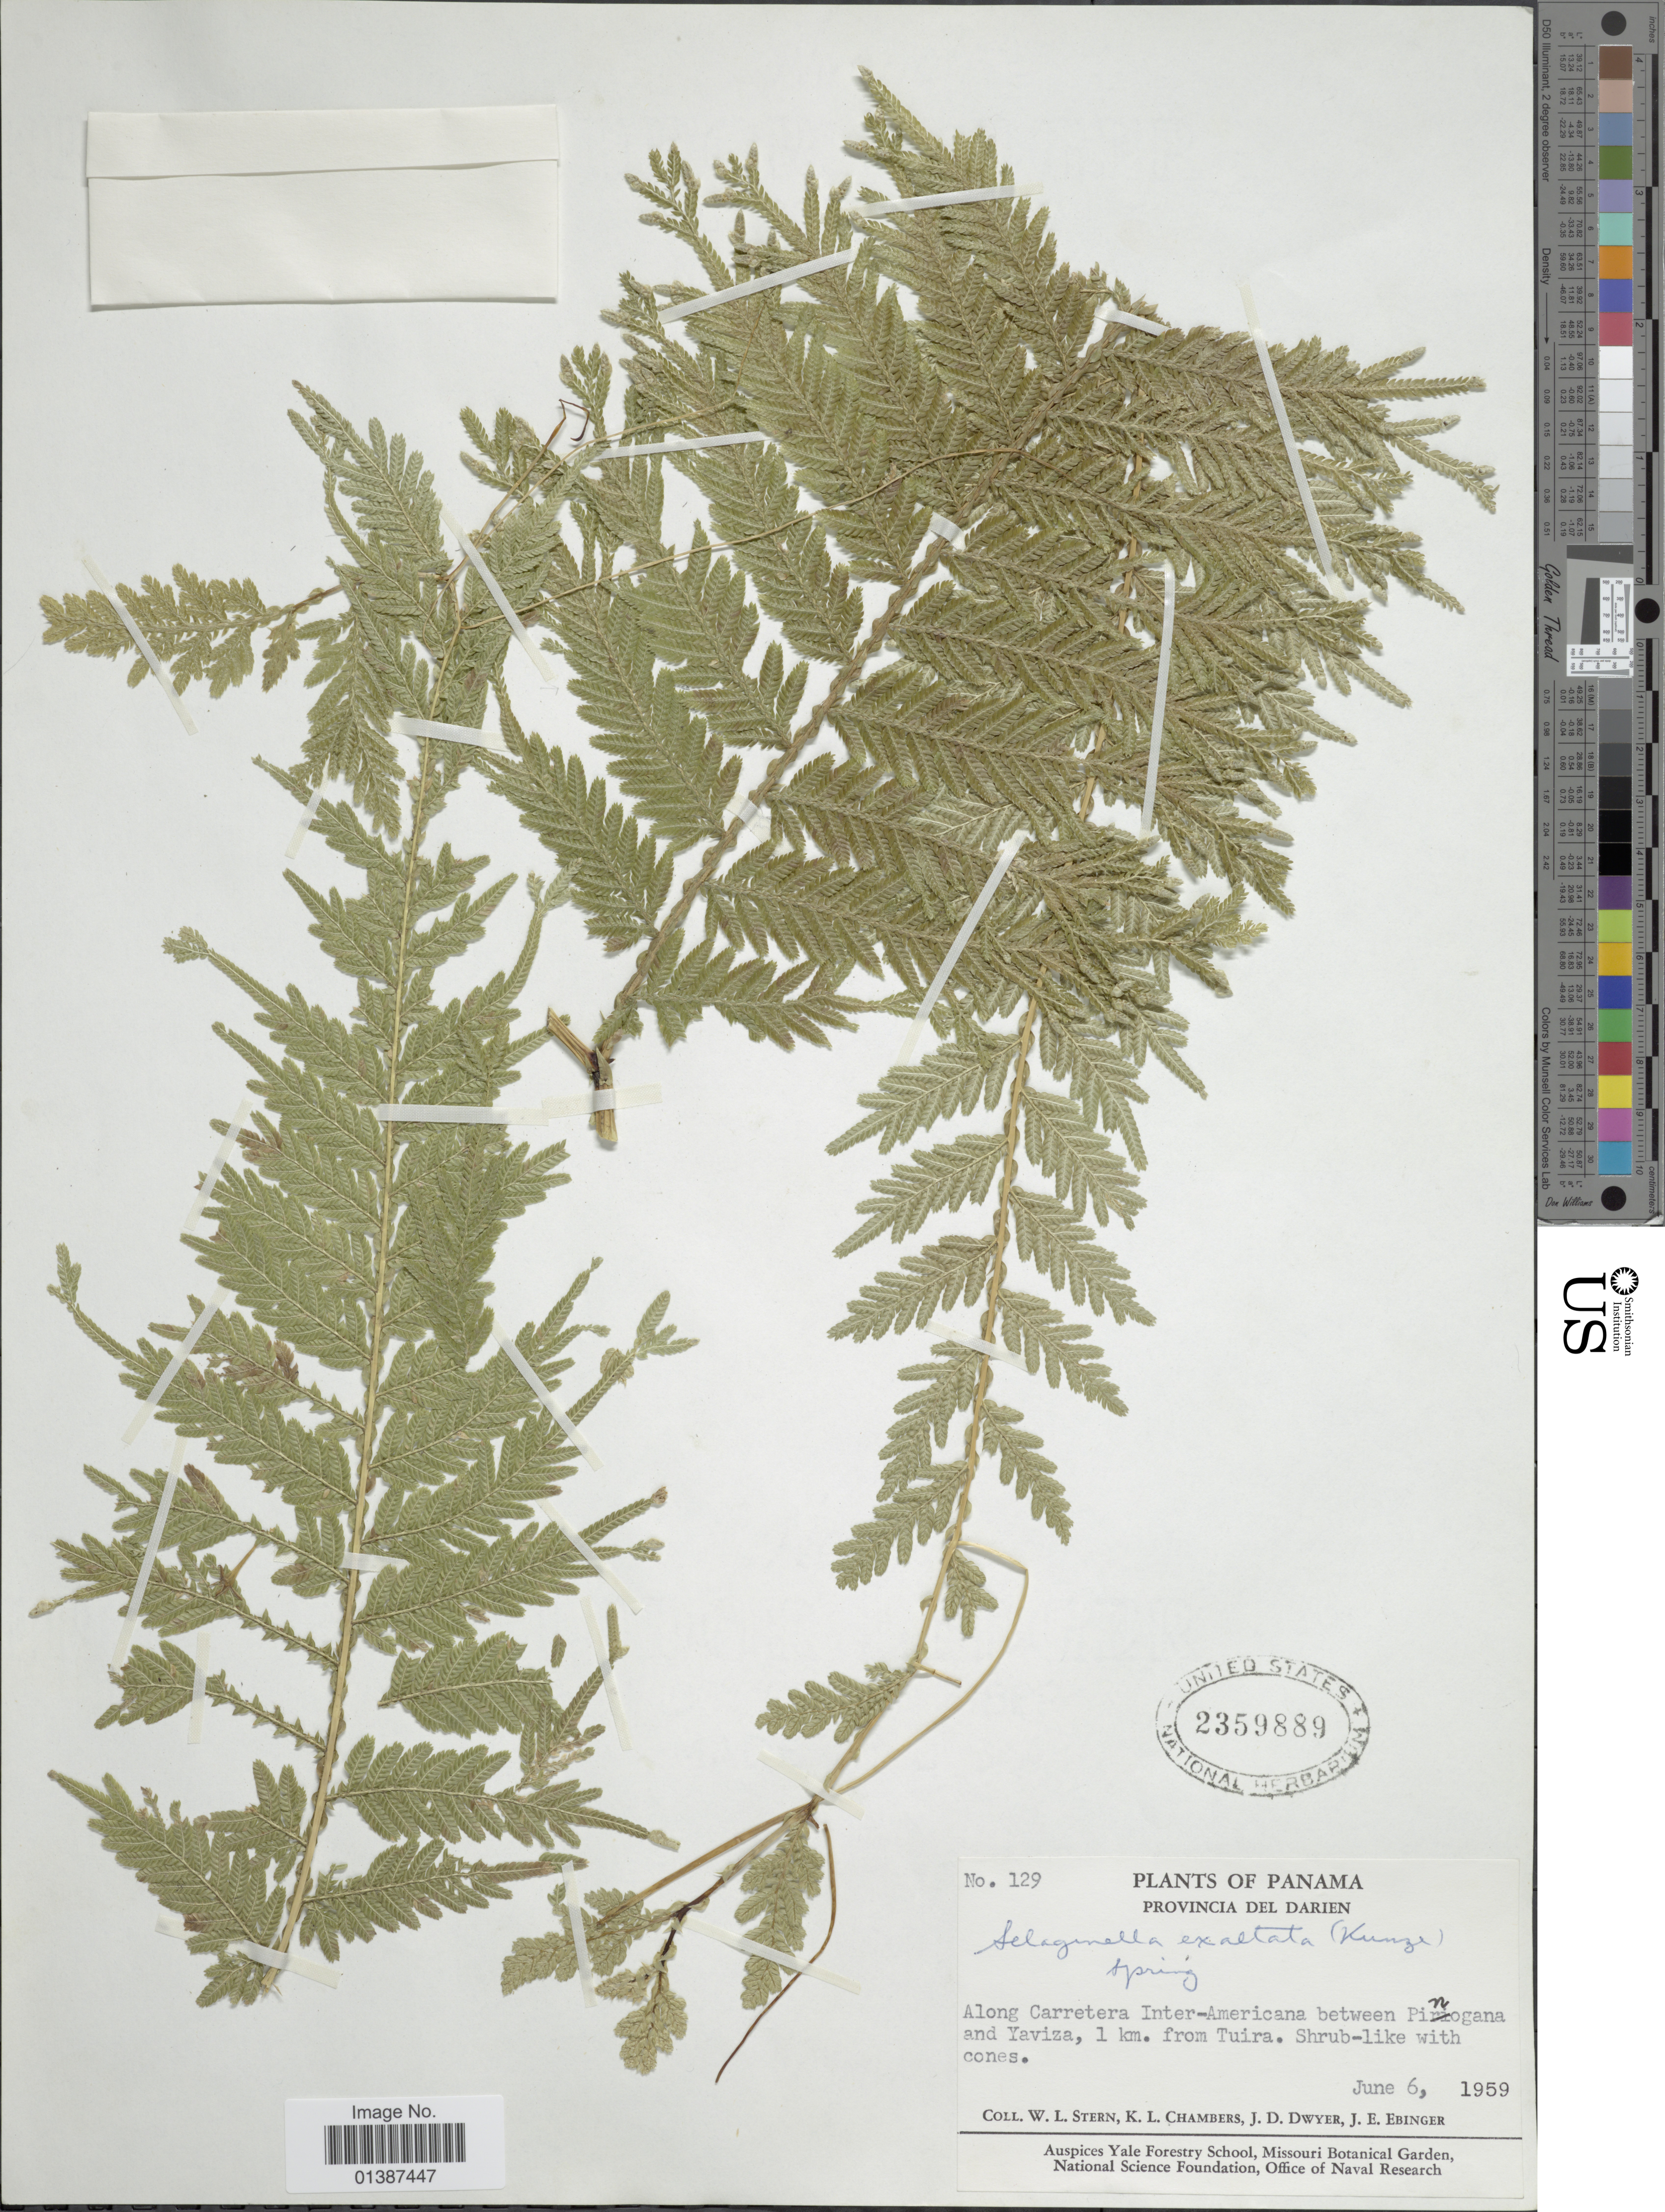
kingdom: Plantae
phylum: Tracheophyta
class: Lycopodiopsida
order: Selaginellales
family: Selaginellaceae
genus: Selaginella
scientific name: Selaginella exaltata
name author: (Kunze) Spring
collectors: W. L. Stern, K. Chambers, J. D. Dwyer & J. Ebinger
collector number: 129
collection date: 1959-06-06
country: Panama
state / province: Darién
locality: Provincia del Darien, Along Carretera Inter-Americana between Pinogana and Yaviza, 1 km from Tuira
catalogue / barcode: US 2359889